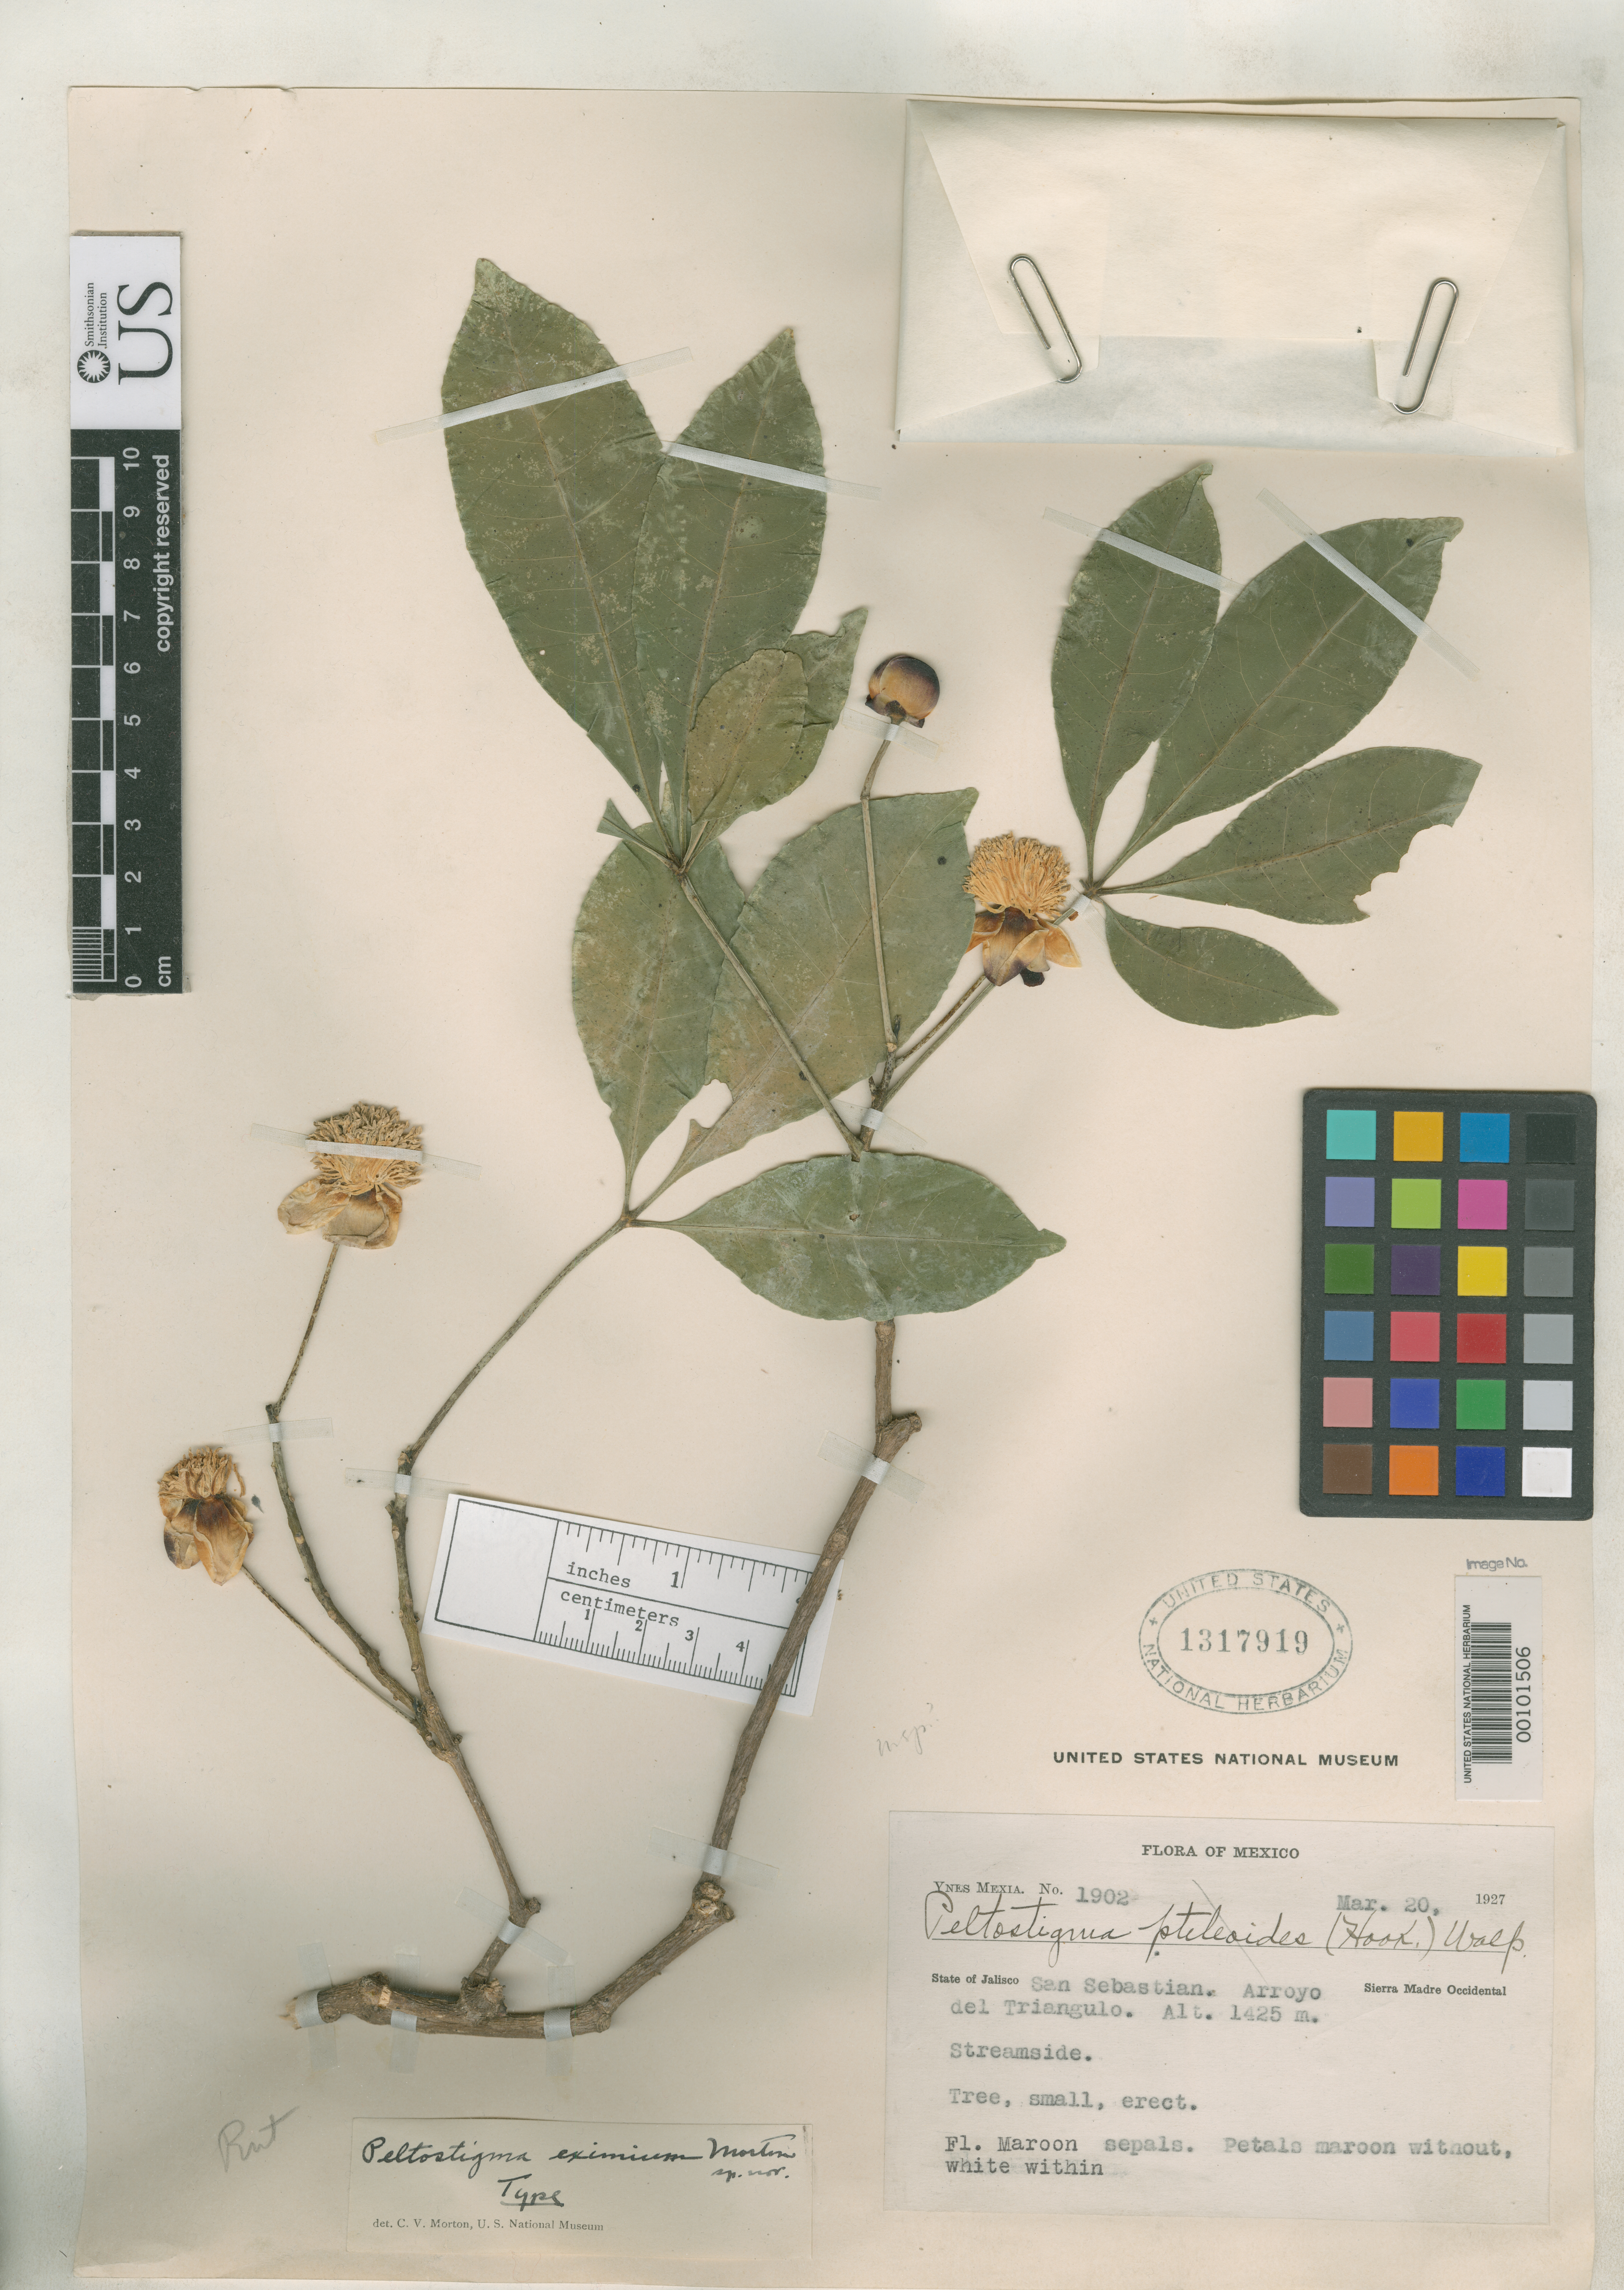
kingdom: Plantae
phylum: Tracheophyta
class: Magnoliopsida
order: Sapindales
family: Rutaceae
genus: Peltostigma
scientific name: Peltostigma eximium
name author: C.V. Morton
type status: Holotype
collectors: Y. Mexia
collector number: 1902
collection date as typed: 20 Mar 1927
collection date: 1927-03-20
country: Mexico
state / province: Jalisco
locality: San Sebastian, Arroyo del Triangulo, Sierra Madre Occidental.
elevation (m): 1425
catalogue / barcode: US 1317919